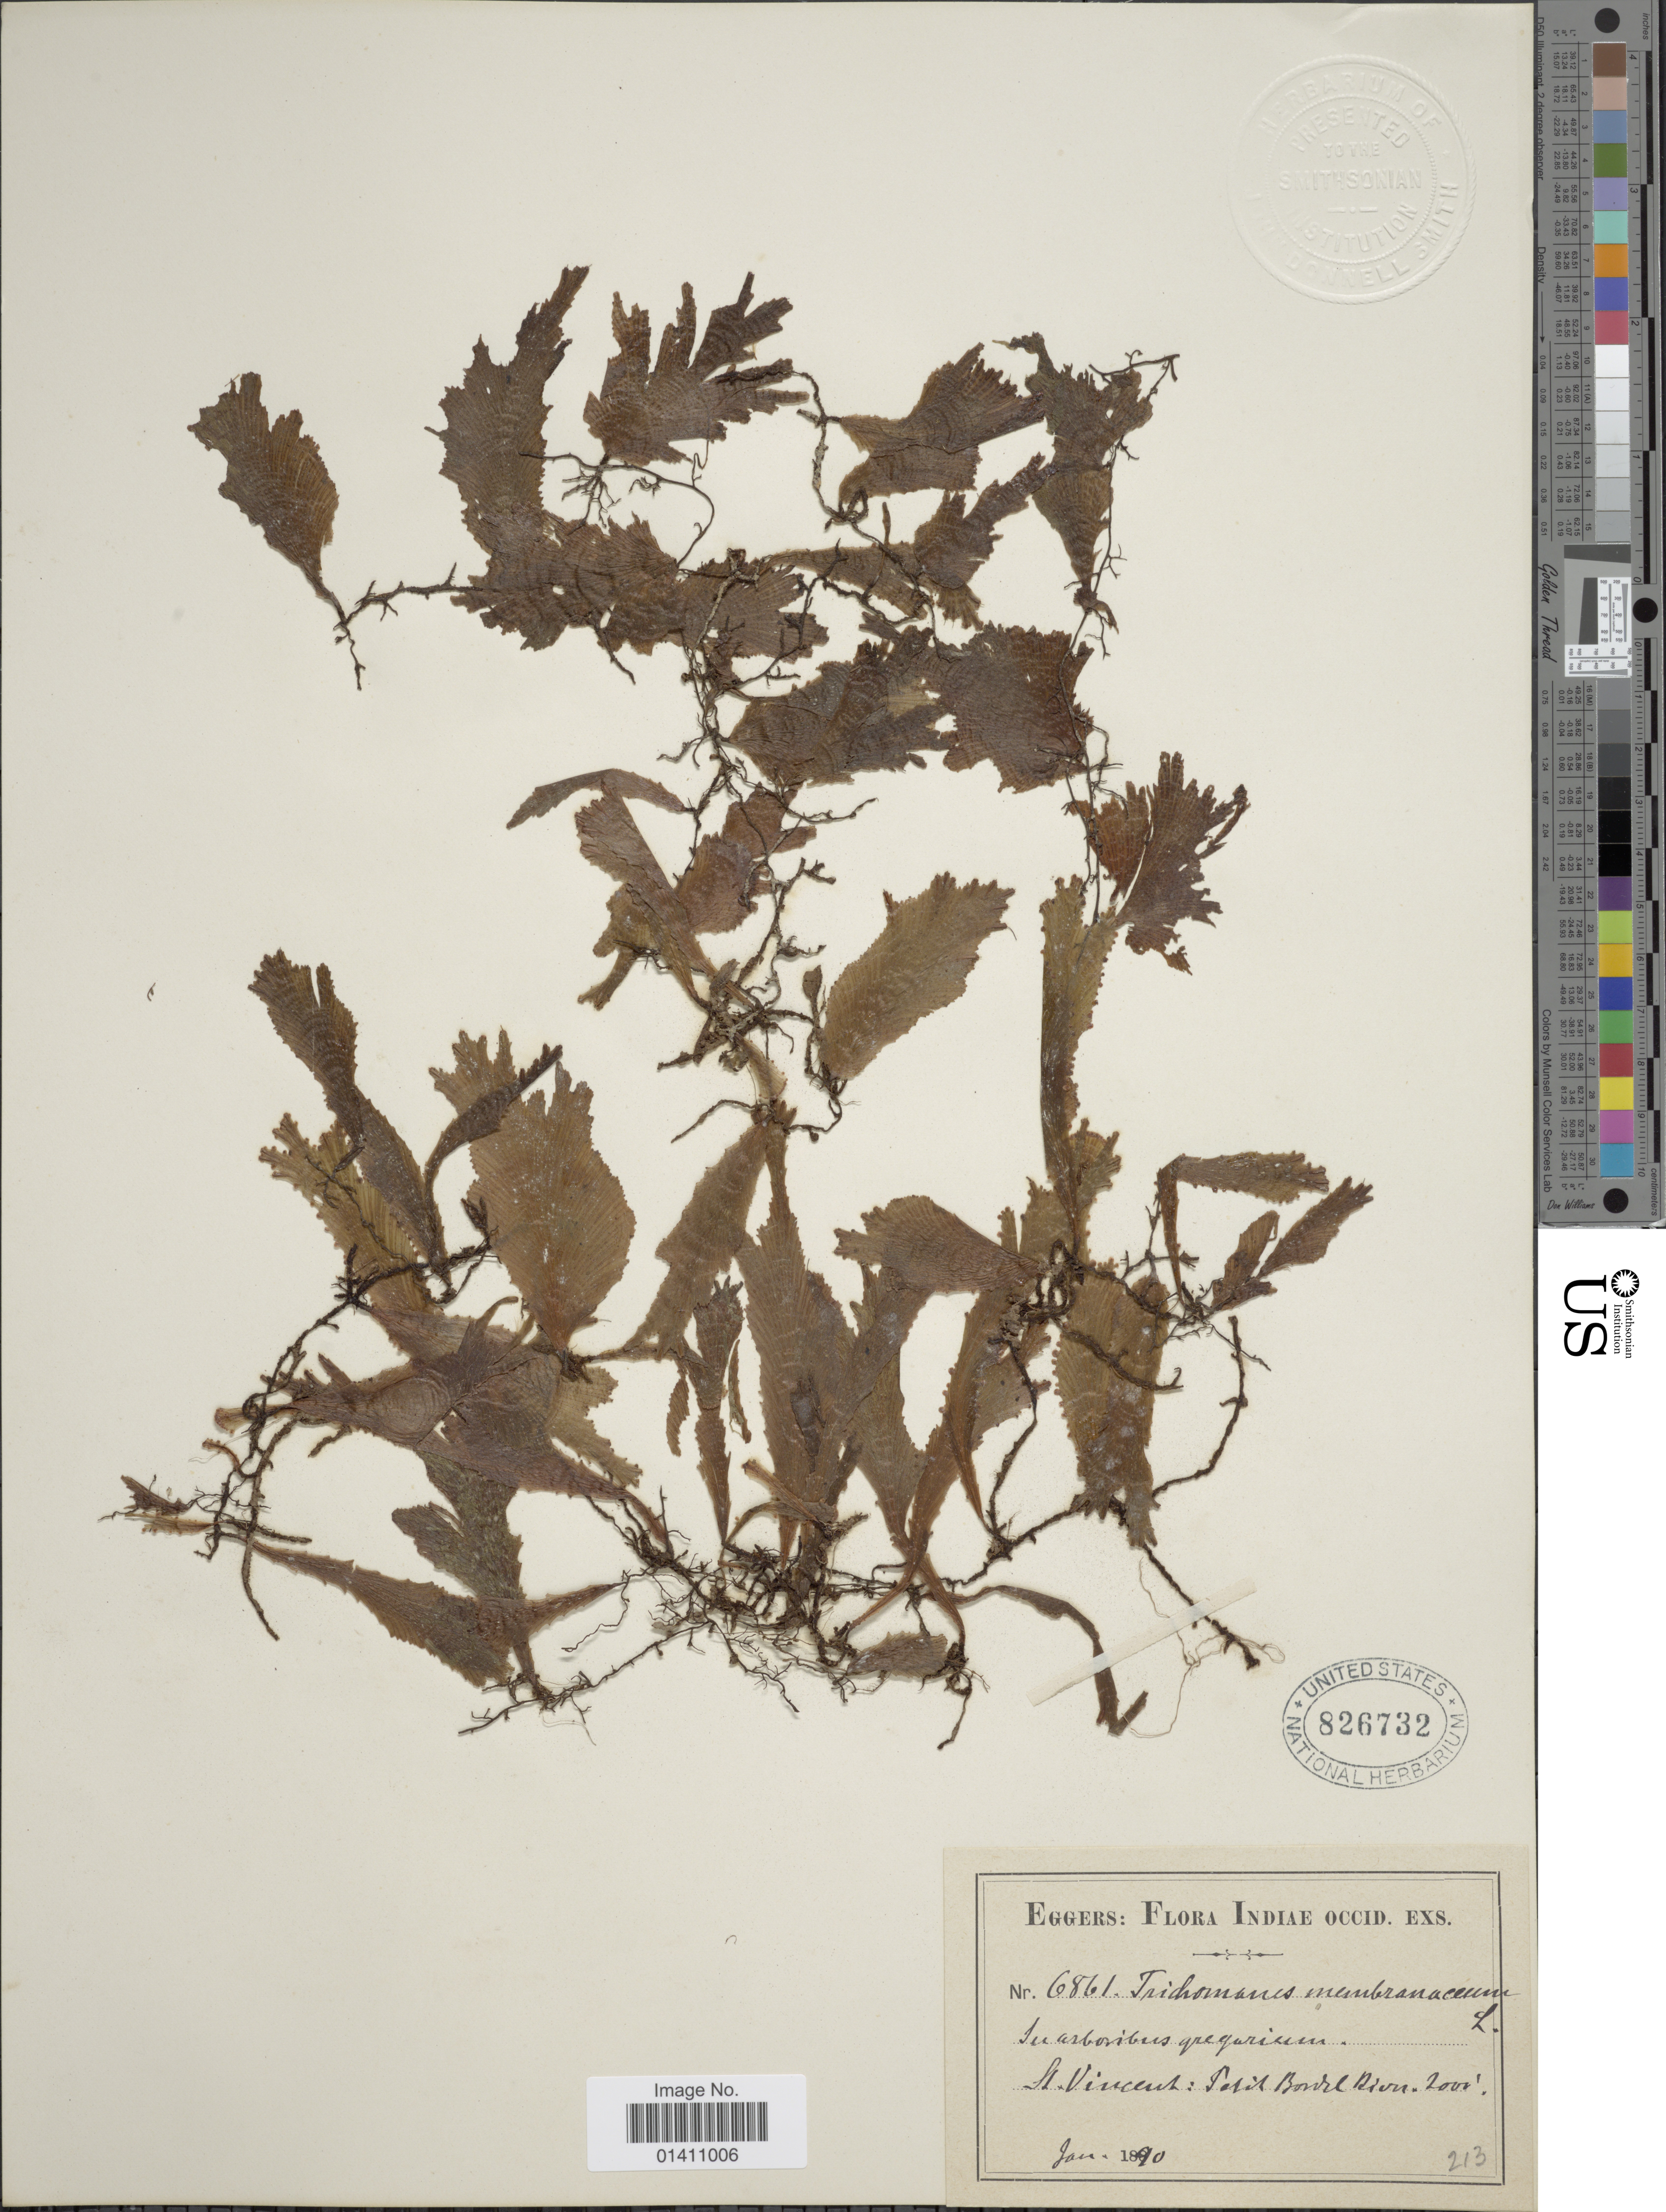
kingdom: Plantae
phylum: Tracheophyta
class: Polypodiopsida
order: Hymenophyllales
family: Hymenophyllaceae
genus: Didymoglossum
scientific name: Didymoglossum membranaceum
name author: (L.) Vareschi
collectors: -. Eggers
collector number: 6861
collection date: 1890-01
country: St. Vincent - Grenadines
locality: St. Vincent, Petit Bordel River.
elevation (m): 61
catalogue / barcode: US 826732